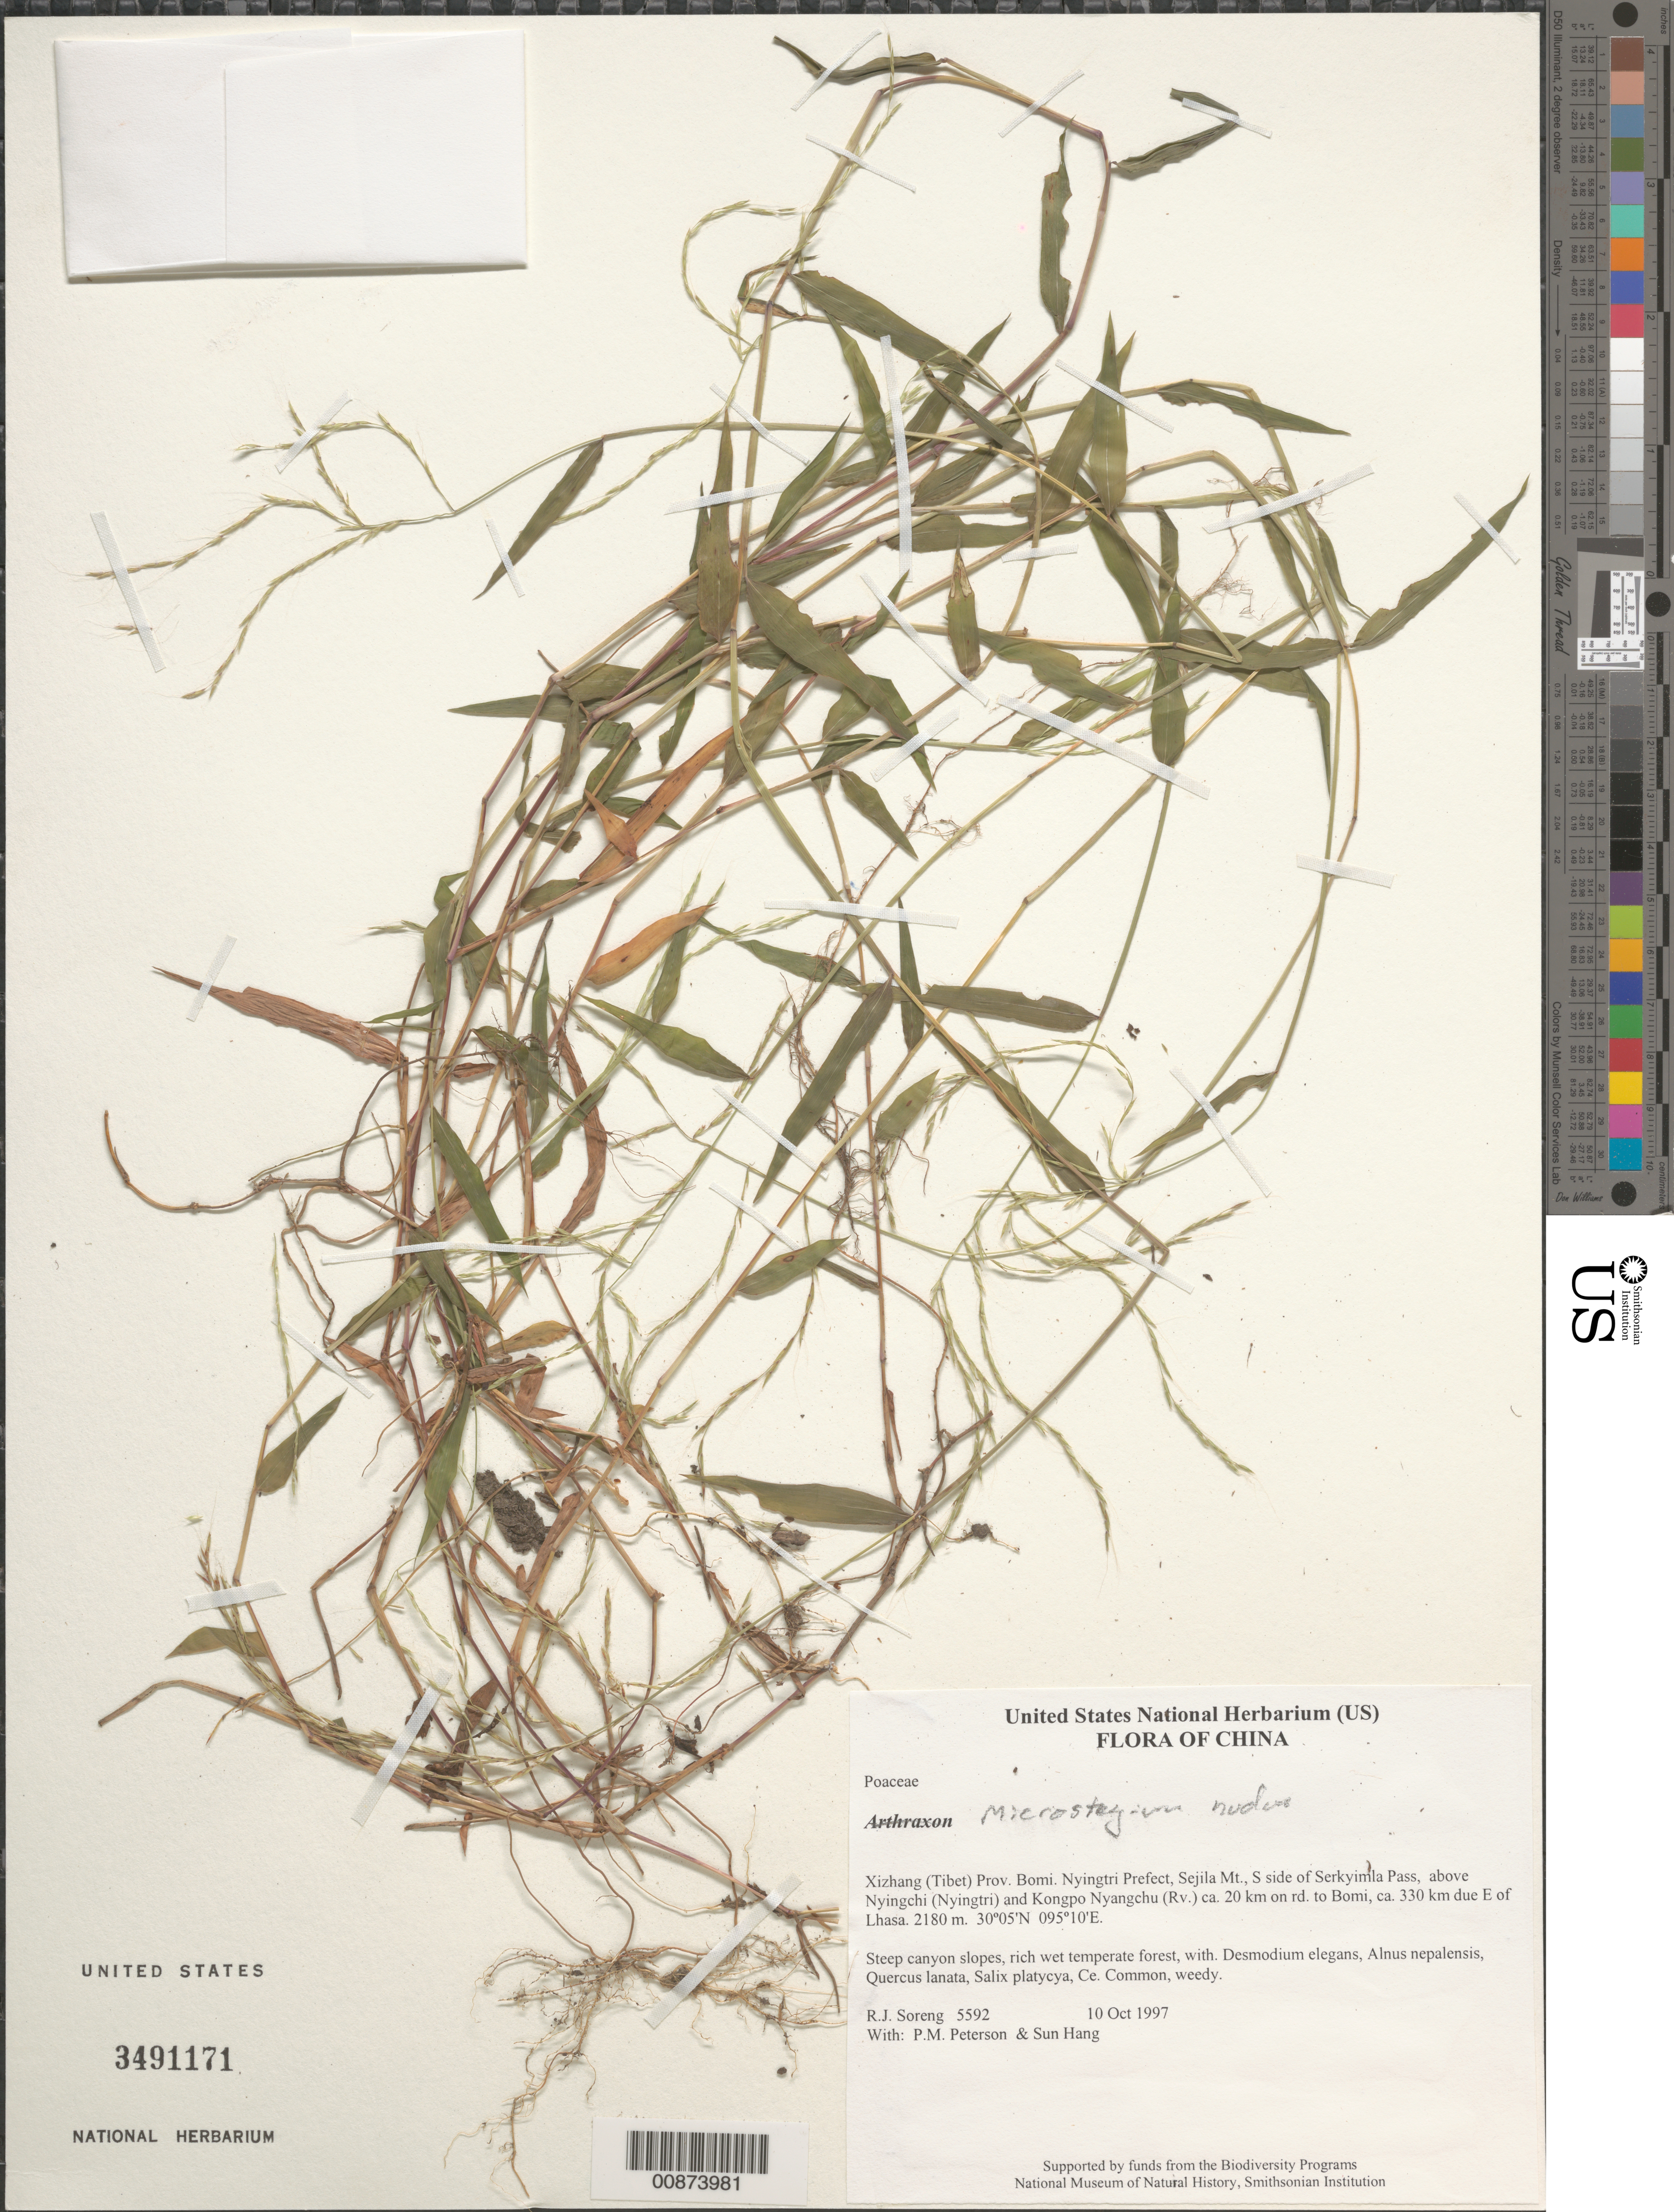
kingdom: Plantae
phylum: Tracheophyta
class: Liliopsida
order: Poales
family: Poaceae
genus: Microstegium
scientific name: Microstegium nudum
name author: (Trin.) A. Camus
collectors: R. J. Soreng, P. M. Peterson & Sun Hang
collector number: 5592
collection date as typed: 10 Oct 1997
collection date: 1997-10-10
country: China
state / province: Xizang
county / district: Bomi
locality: Nyingtri Prefect, Sejila Mt., S side of Serkyimla Pass, above Nyingchi (Nyingtri) and Kongpo Nyangchu (Rv.) ca. 20 km on rd. to Bomi, ca. 330 km due E of Lhasa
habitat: Steep canyon slopes, rich wet temperate forest, with. Desmodium elegans, Alnus nepalensis, Quercus lanata, Salix platycya, Ce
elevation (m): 2180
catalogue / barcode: US 3491171